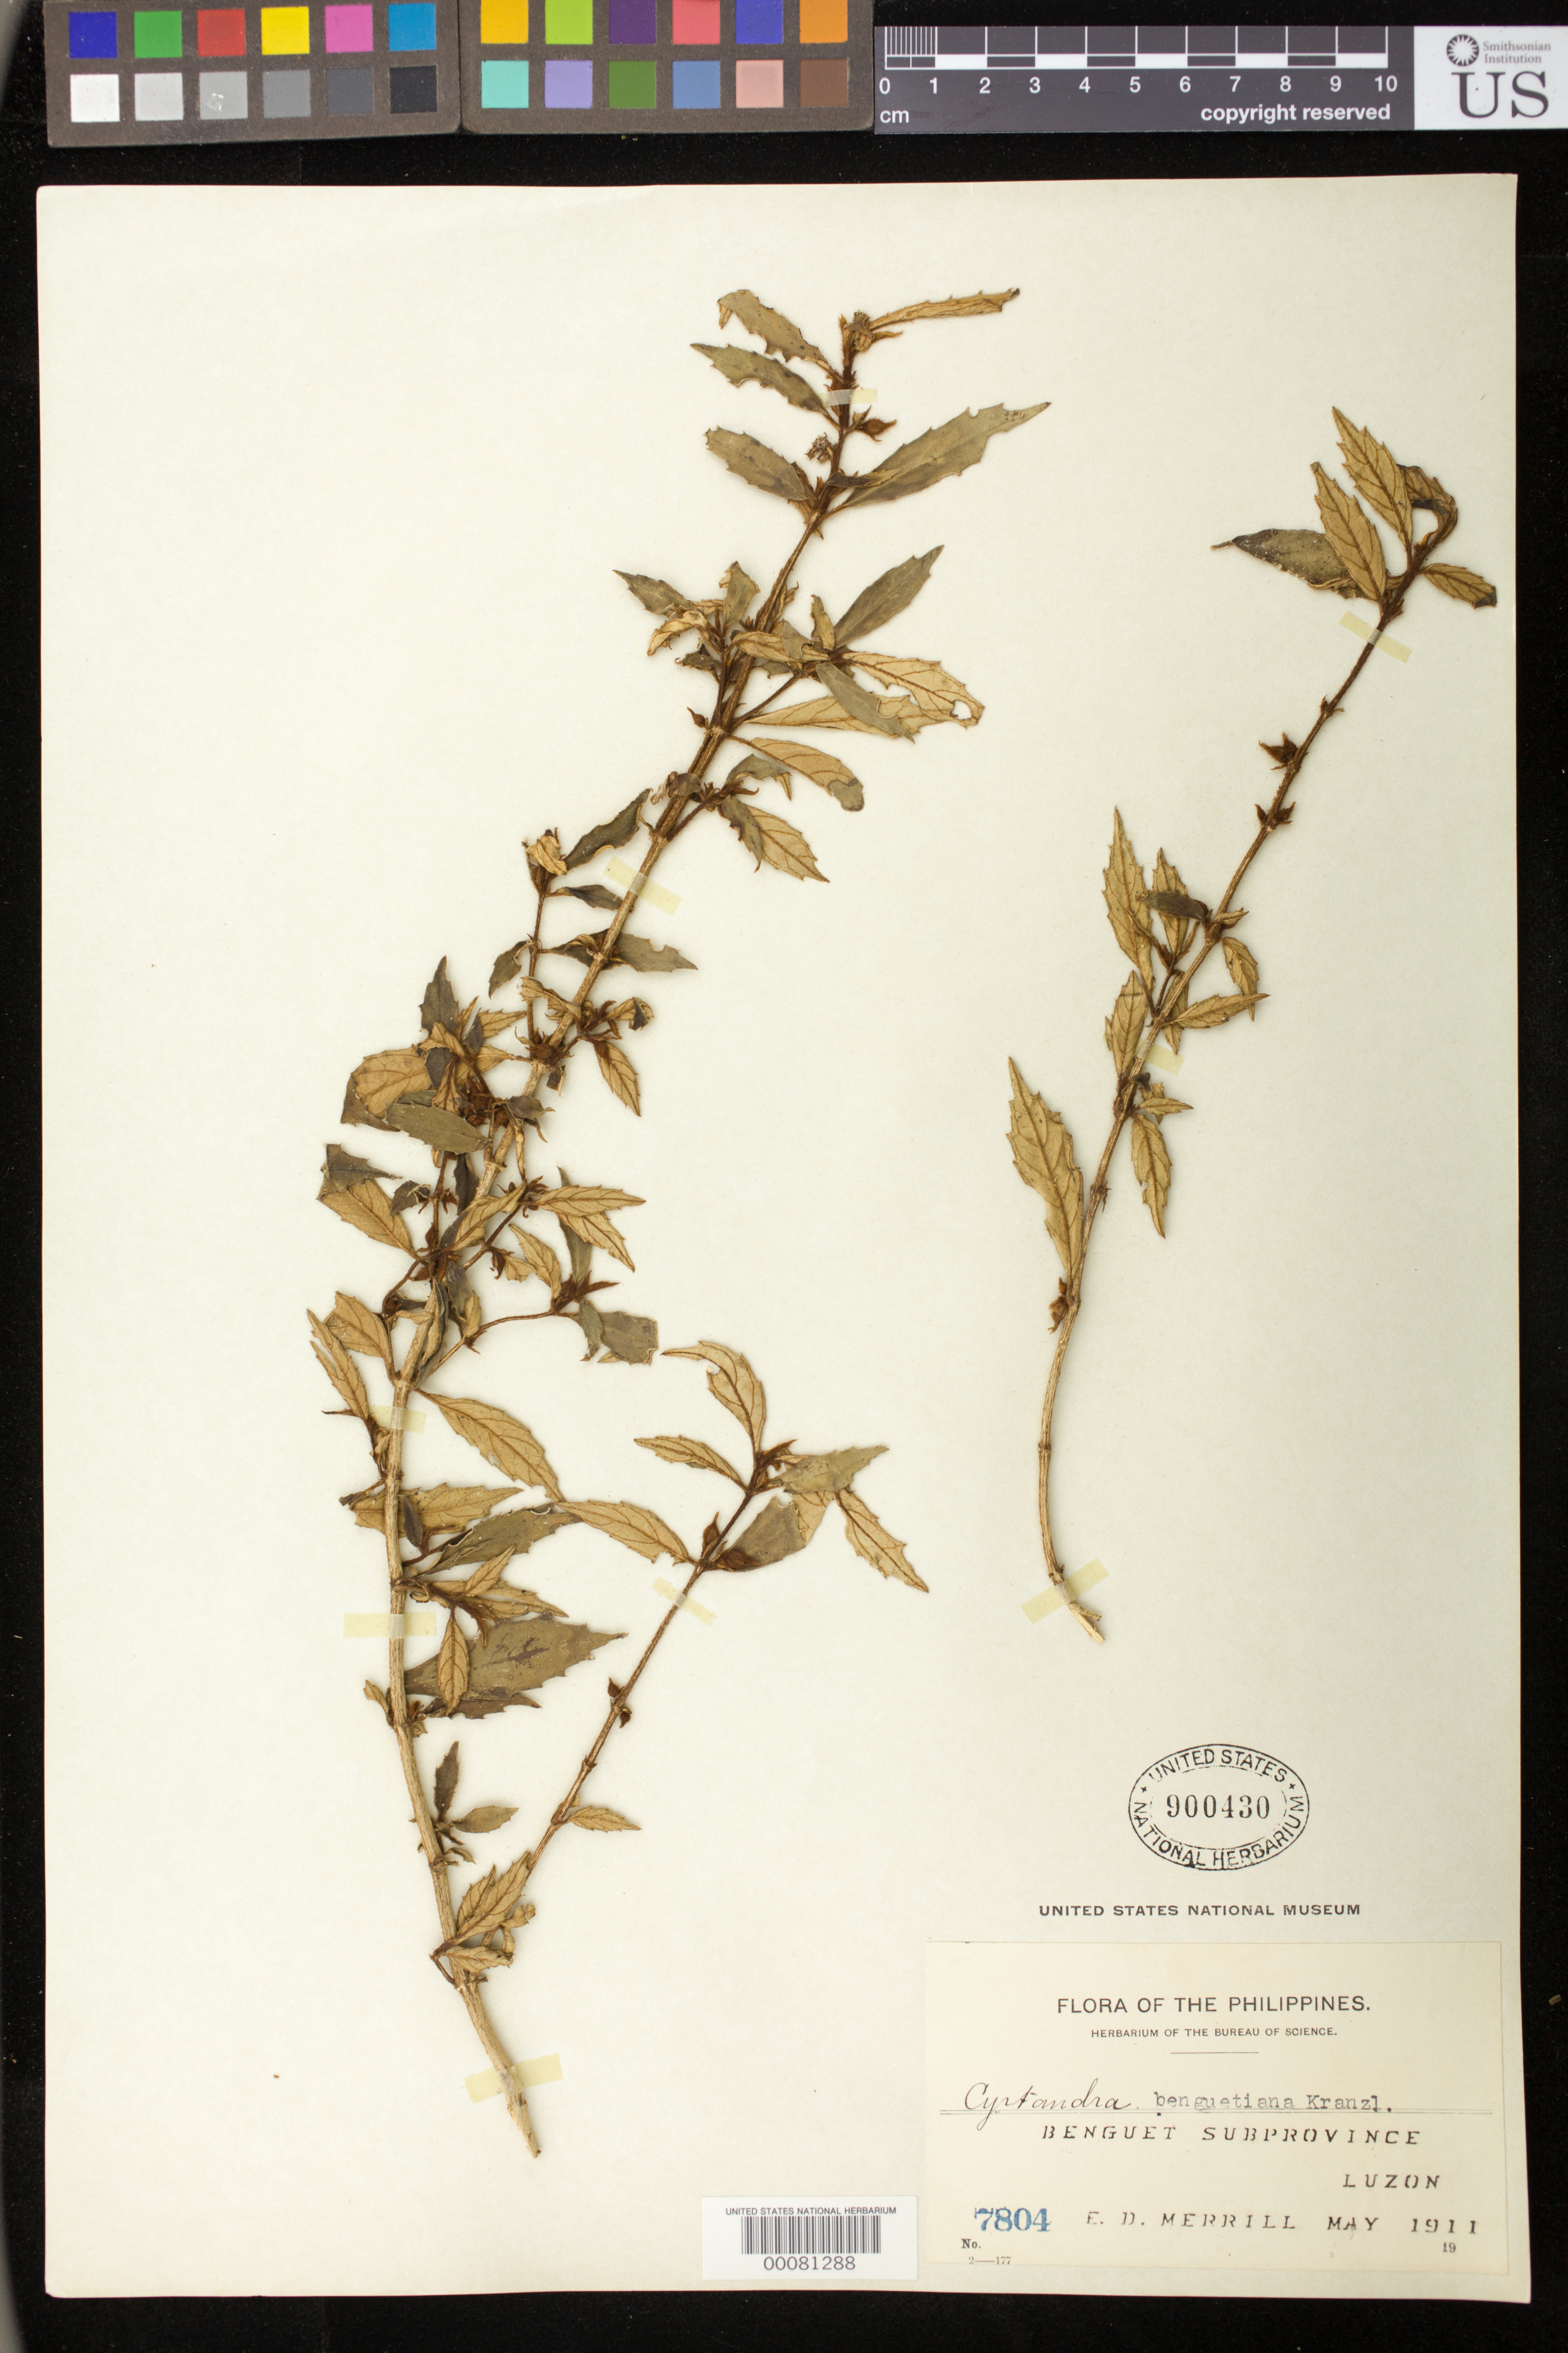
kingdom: Plantae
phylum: Tracheophyta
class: Magnoliopsida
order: Lamiales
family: Gesneriaceae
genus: Cyrtandra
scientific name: Cyrtandra benguetiana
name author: Kraenzl.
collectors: E. D. Merrill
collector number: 7804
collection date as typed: May 1911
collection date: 1911-05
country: Philippines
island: Luzon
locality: Benguet, Benguet subprovince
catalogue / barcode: US 900430